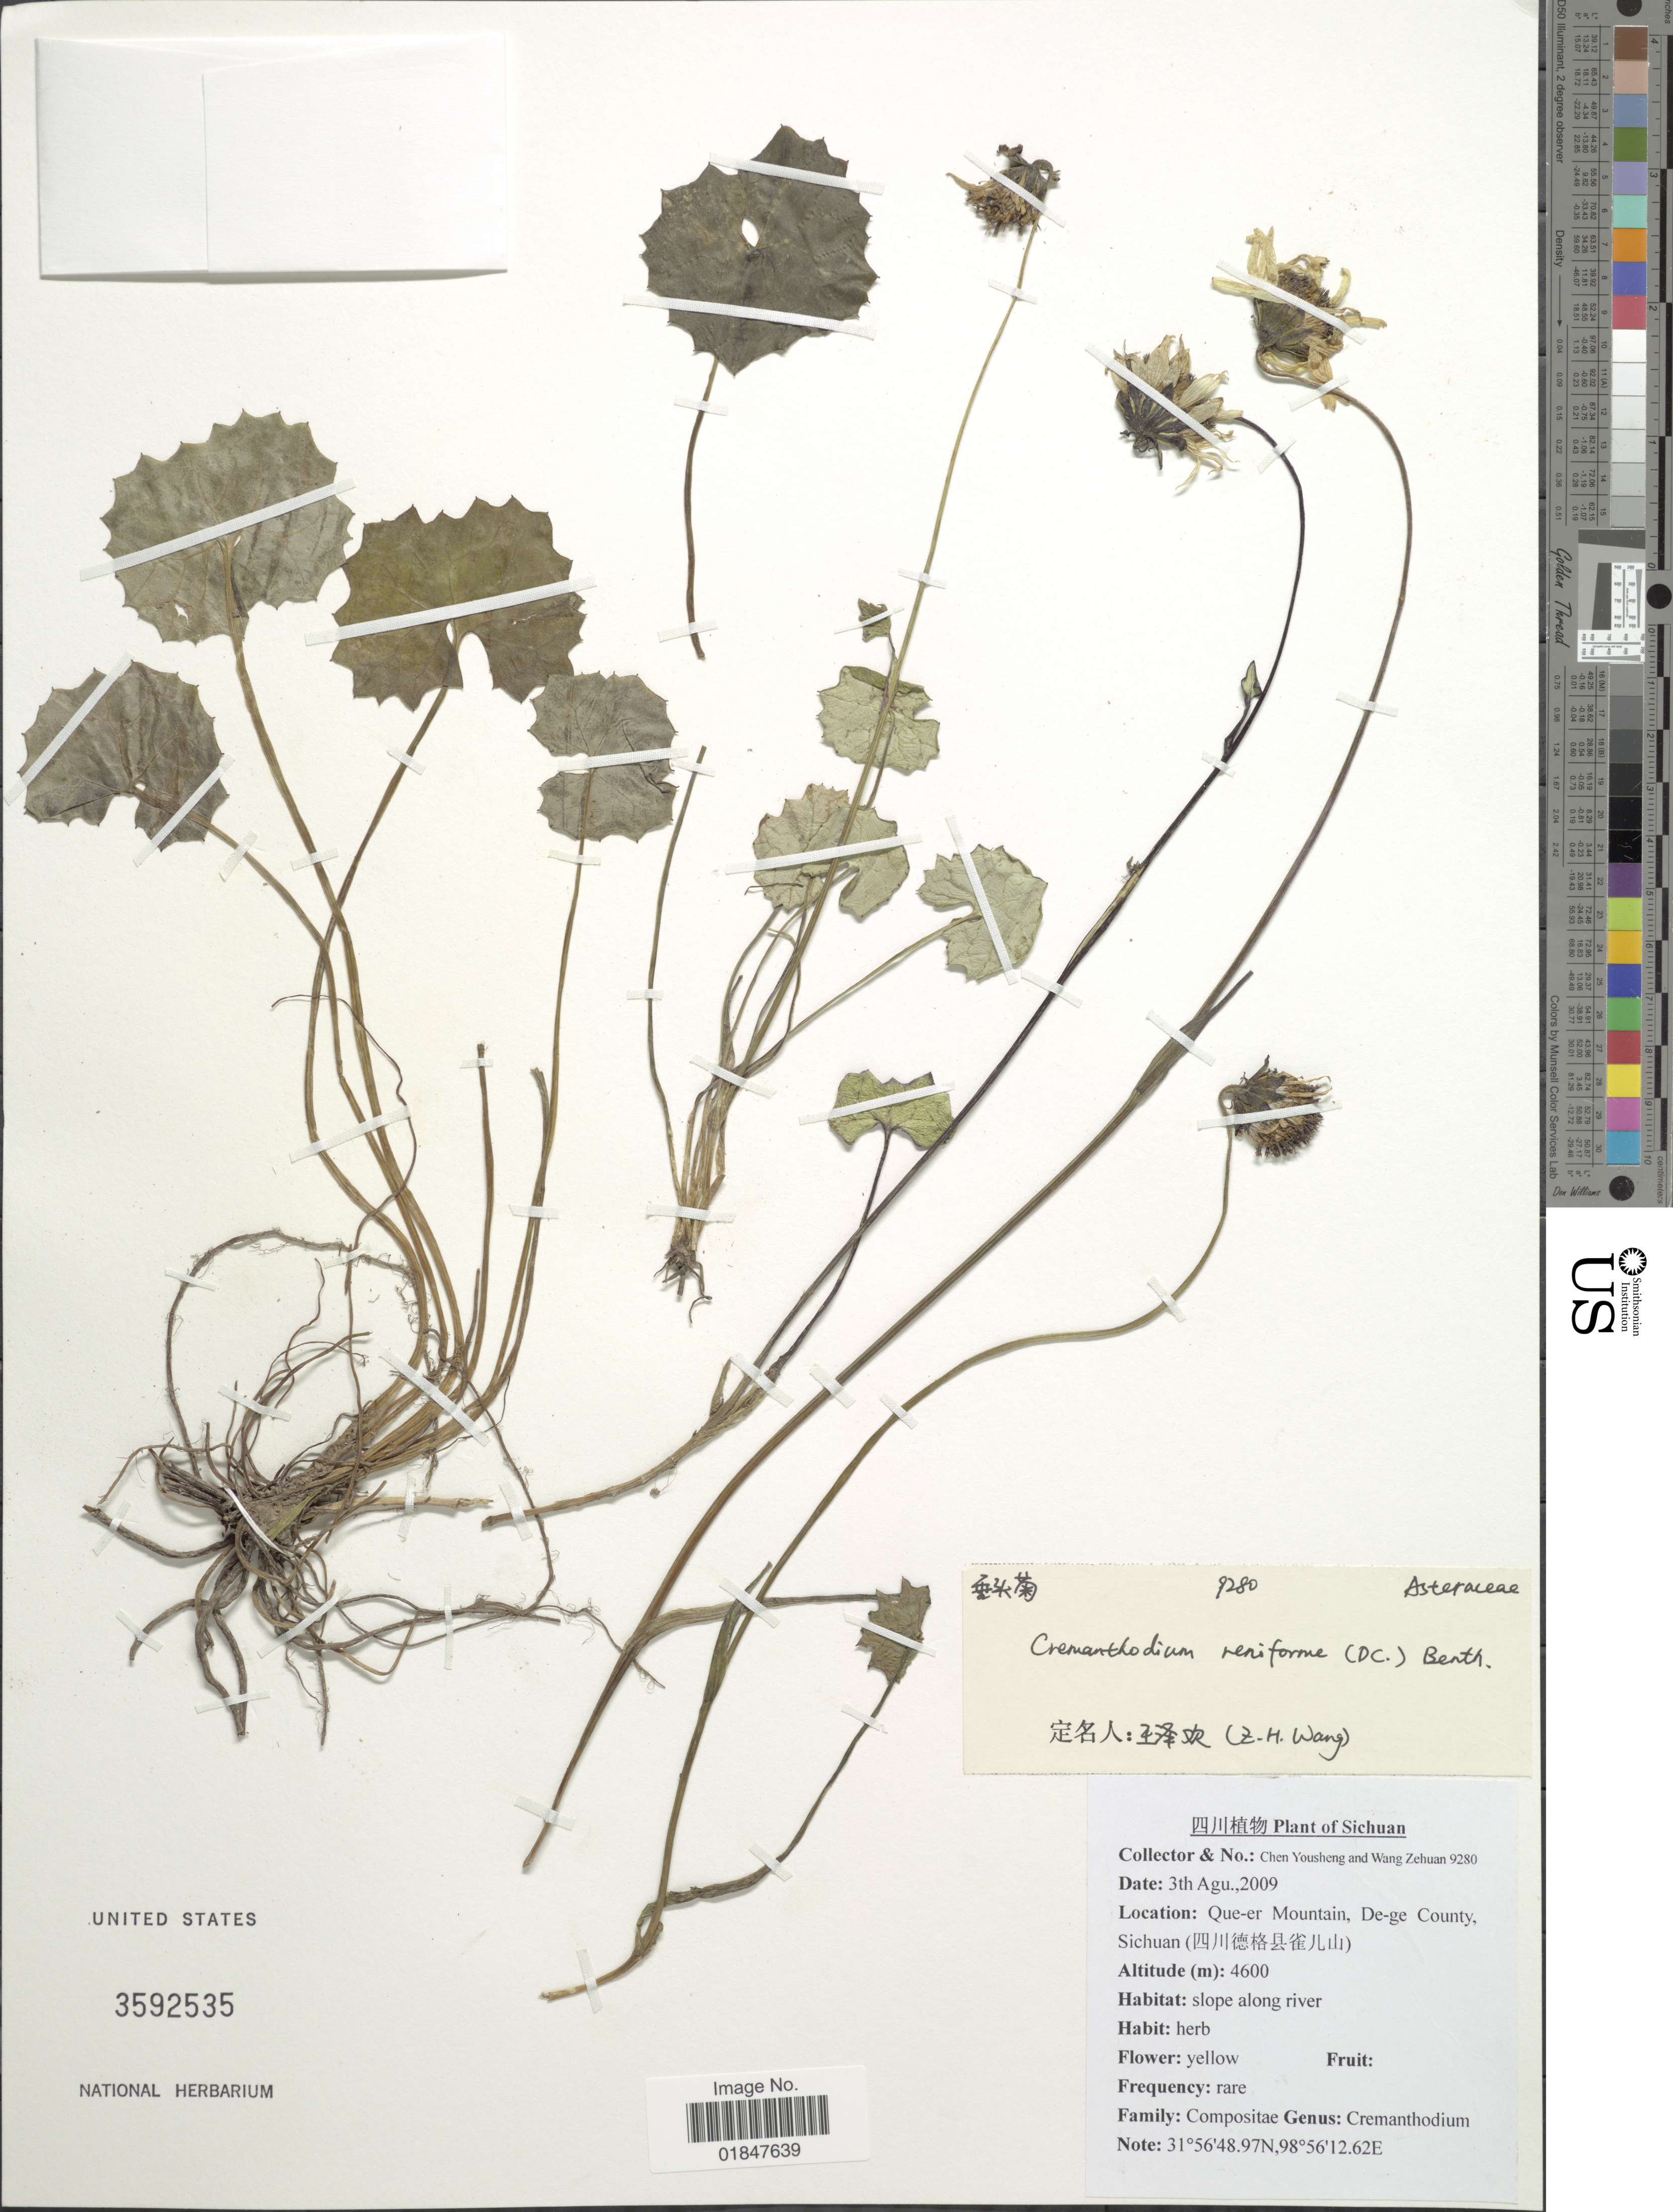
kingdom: Plantae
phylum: Tracheophyta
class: Magnoliopsida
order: Asterales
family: Asteraceae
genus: Cremanthodium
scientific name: Cremanthodium reniforme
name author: (DC.) Benth.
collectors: Y. Chen & Z. Wang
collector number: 9280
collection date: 2009-08-03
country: China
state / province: Sichuan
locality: Que-er Mountain, De-ge County, Sichuan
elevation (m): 4600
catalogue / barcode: US 3592535